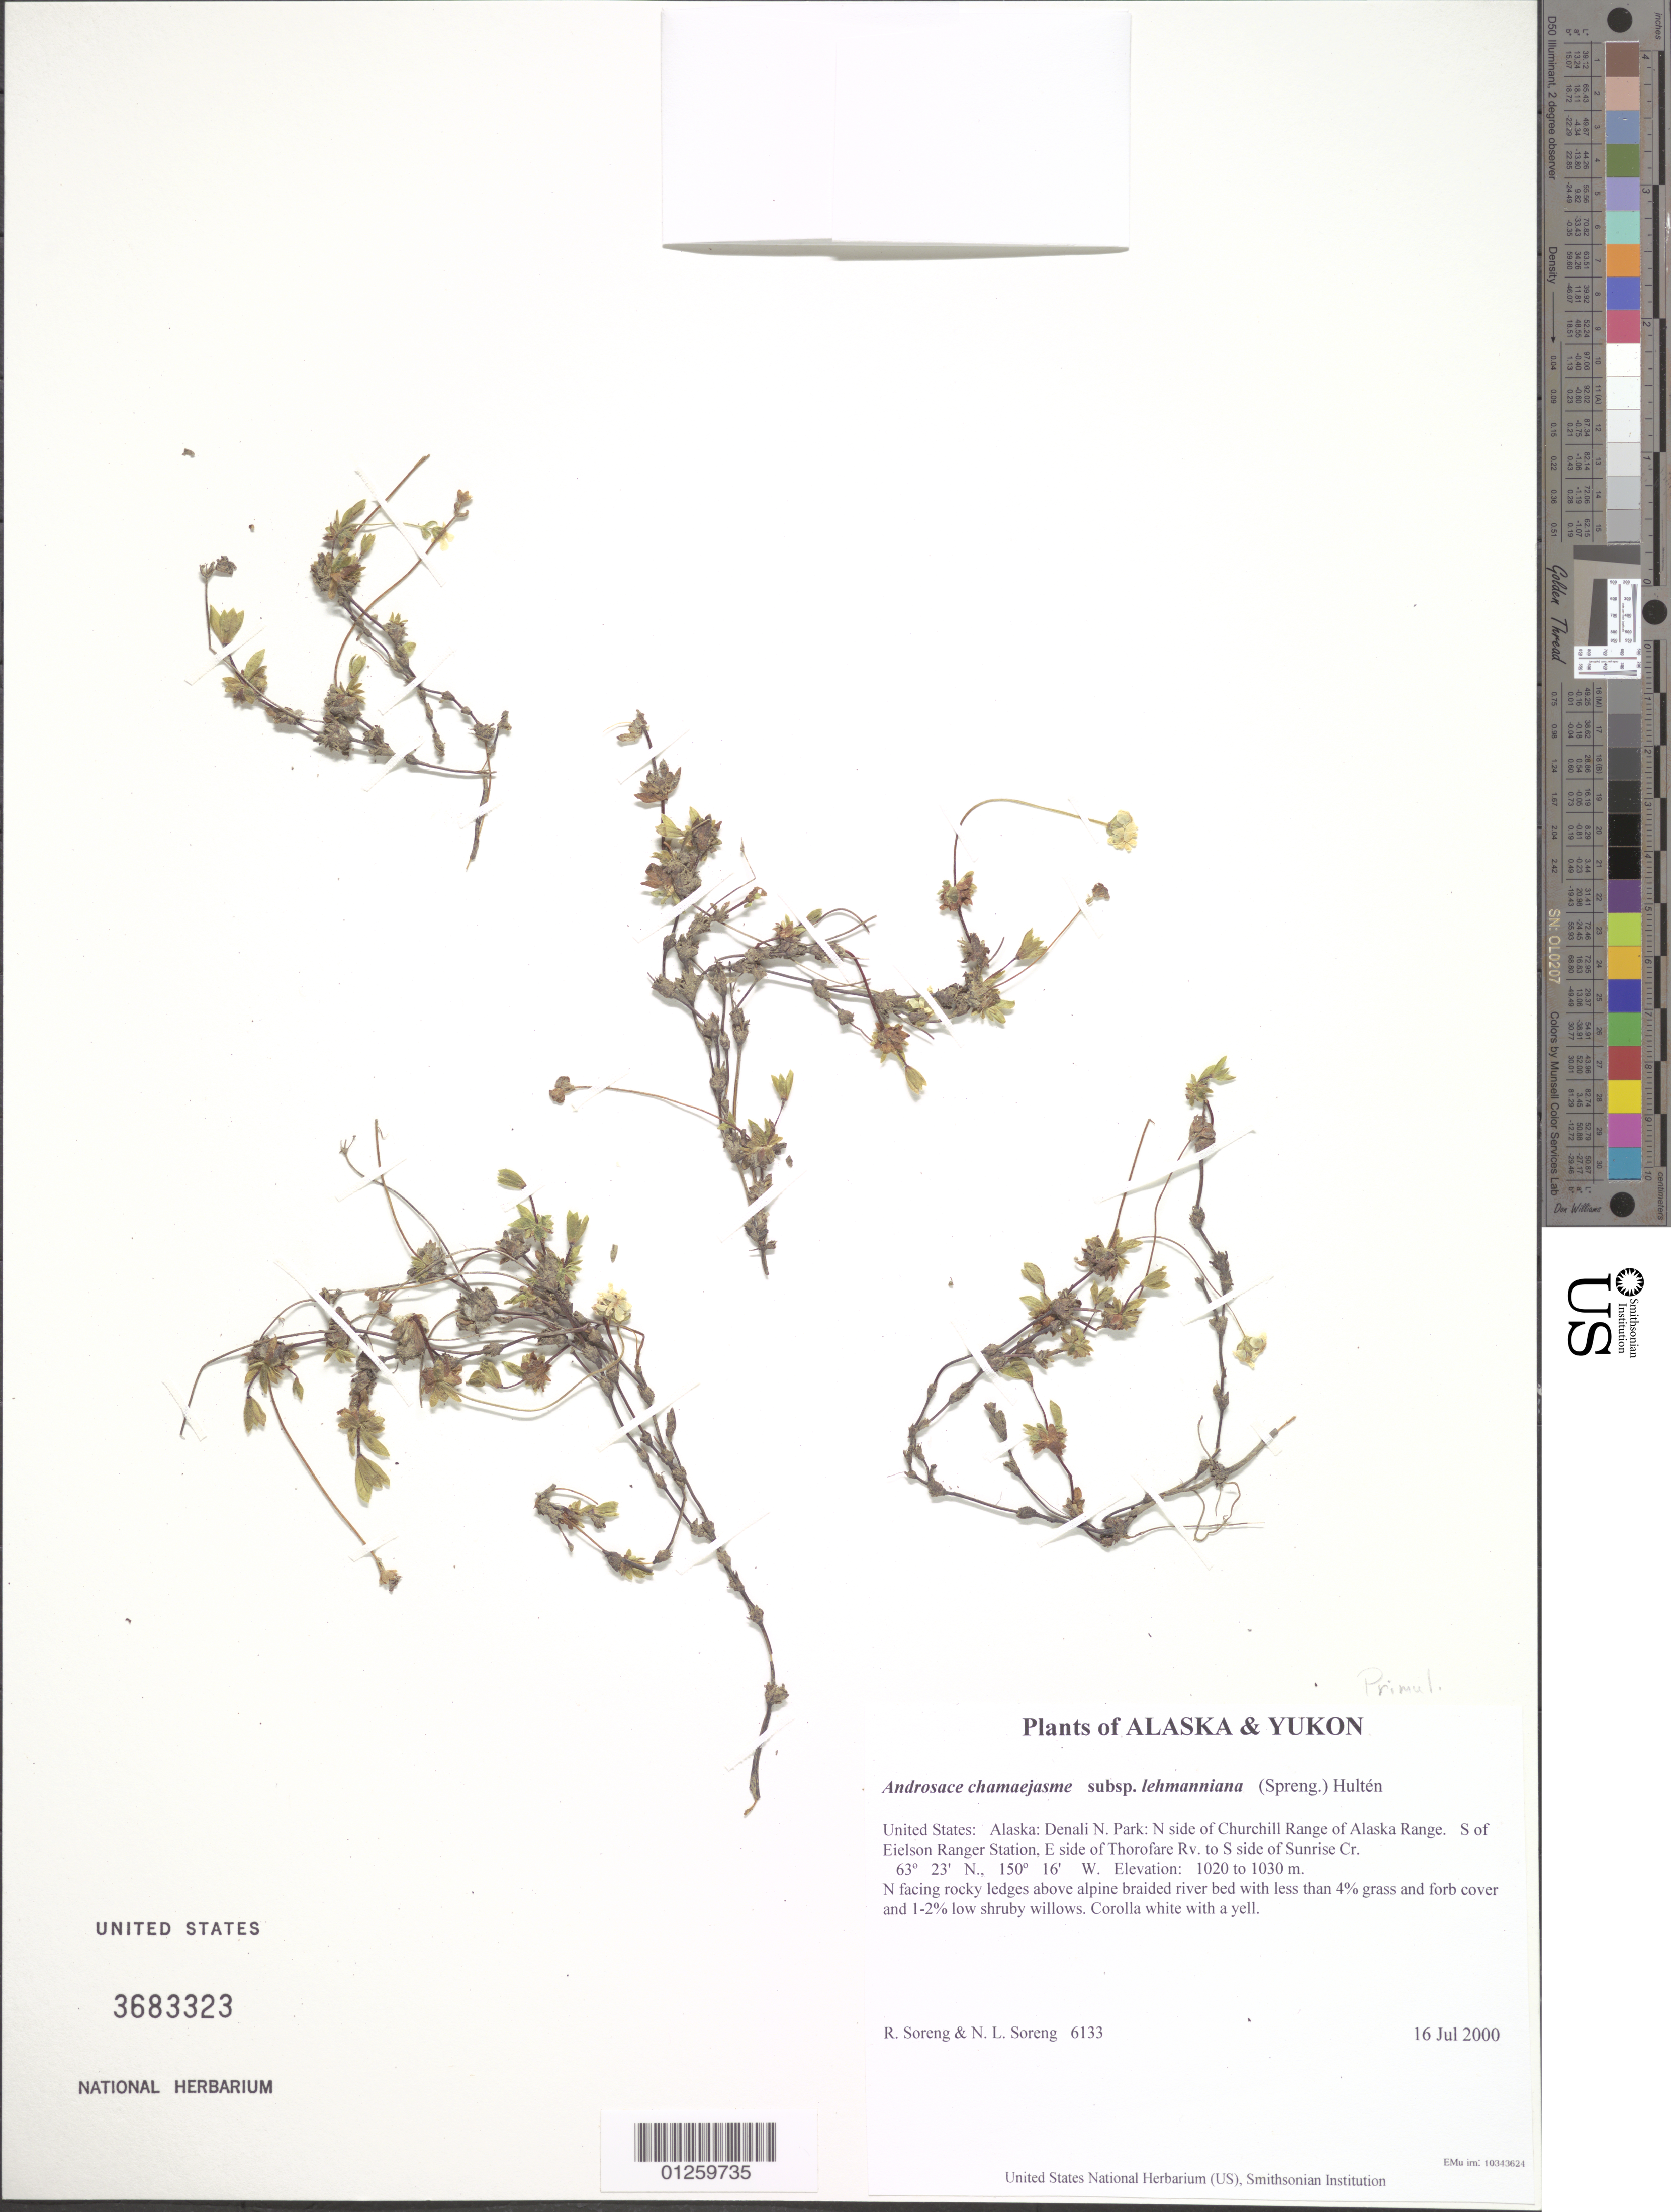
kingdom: Plantae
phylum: Tracheophyta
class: Magnoliopsida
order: Ericales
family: Primulaceae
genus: Androsace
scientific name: Androsace chamaejasme subsp. lehmanniana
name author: (Spreng.) Hultén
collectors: R. J. Soreng & N. L. Soreng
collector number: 6133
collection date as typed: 16 Jul 2000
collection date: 2000-07-16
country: United States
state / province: Alaska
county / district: Denali N. Park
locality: N side of Churchill Range of Alaska Range. S of Eielson Ranger Station, E side of Thorofare Rv. to S side of Sunrise Cr.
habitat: N facing rocky ledges above alpine braided river bed with less than 4% grass and forb cover and 1-2% low shruby willows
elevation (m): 1020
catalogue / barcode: US 3683323